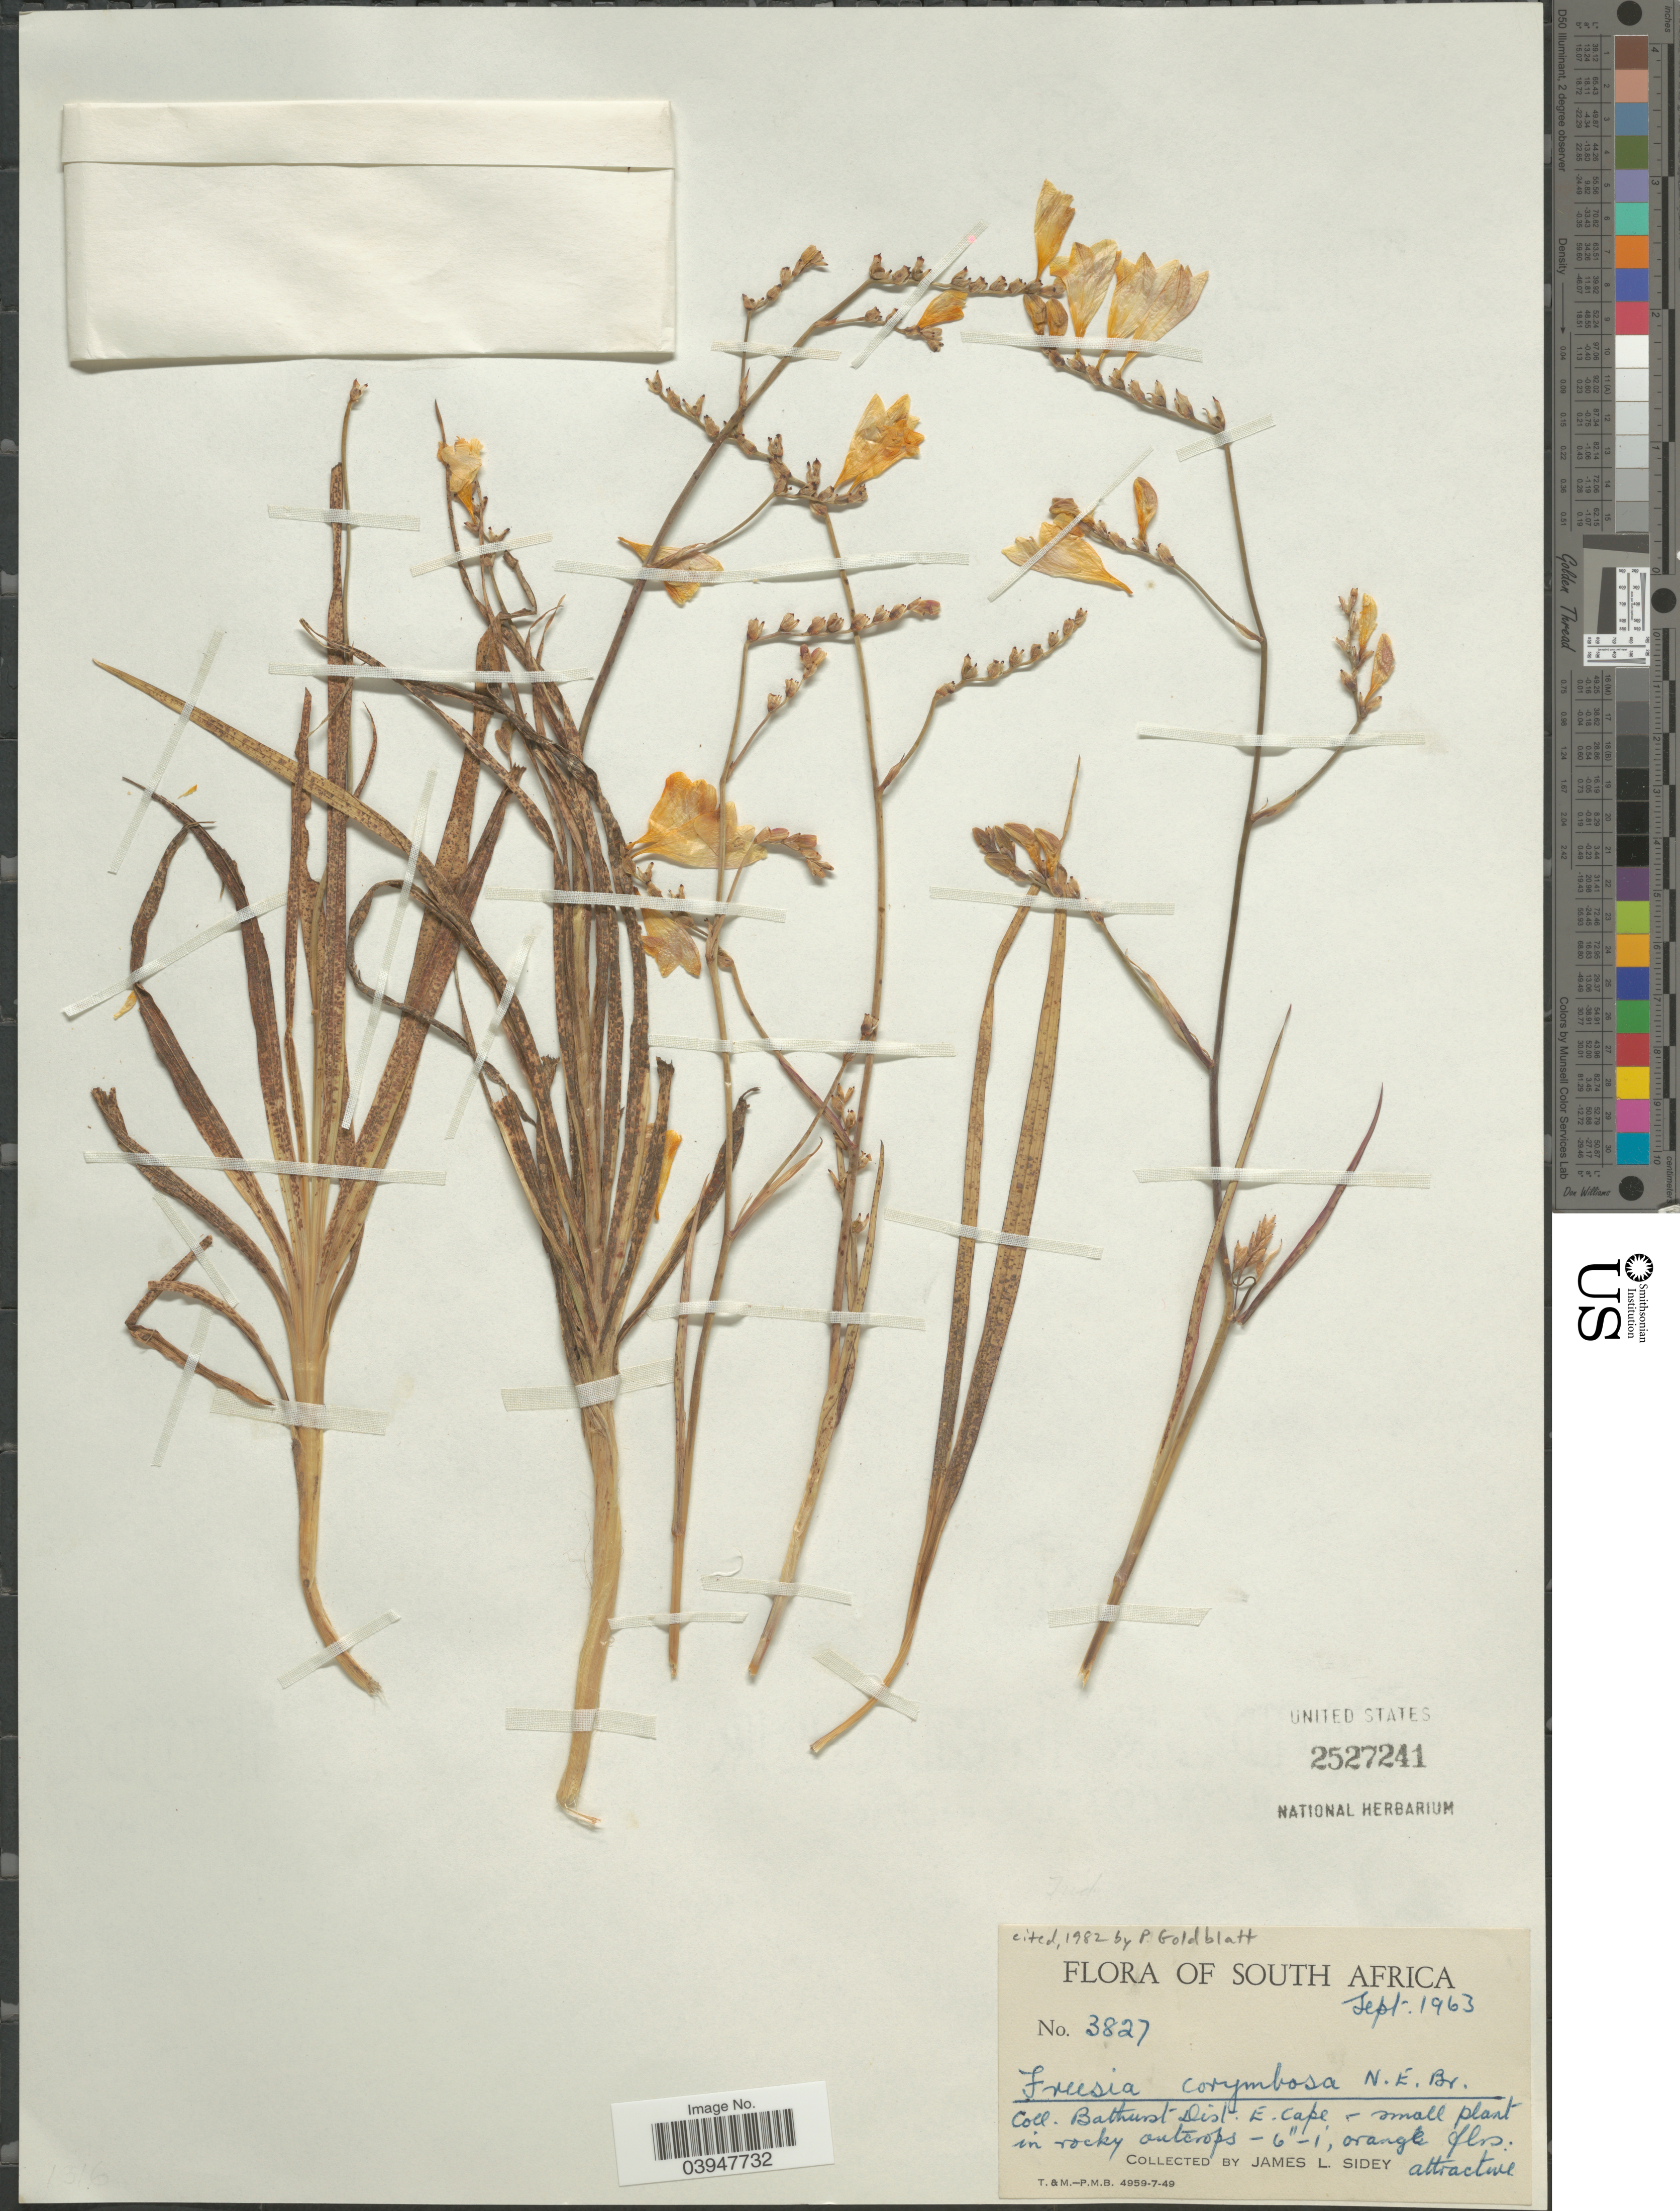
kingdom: Plantae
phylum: Tracheophyta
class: Liliopsida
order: Asparagales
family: Iridaceae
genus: Freesia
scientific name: Freesia corymbosa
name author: (Burm. f.) N.E. Br.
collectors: J. L. Sidey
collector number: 3827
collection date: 1963-09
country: South Africa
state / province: Eastern Cape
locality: Bathurst Distr. E. Cape.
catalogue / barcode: US 2527241